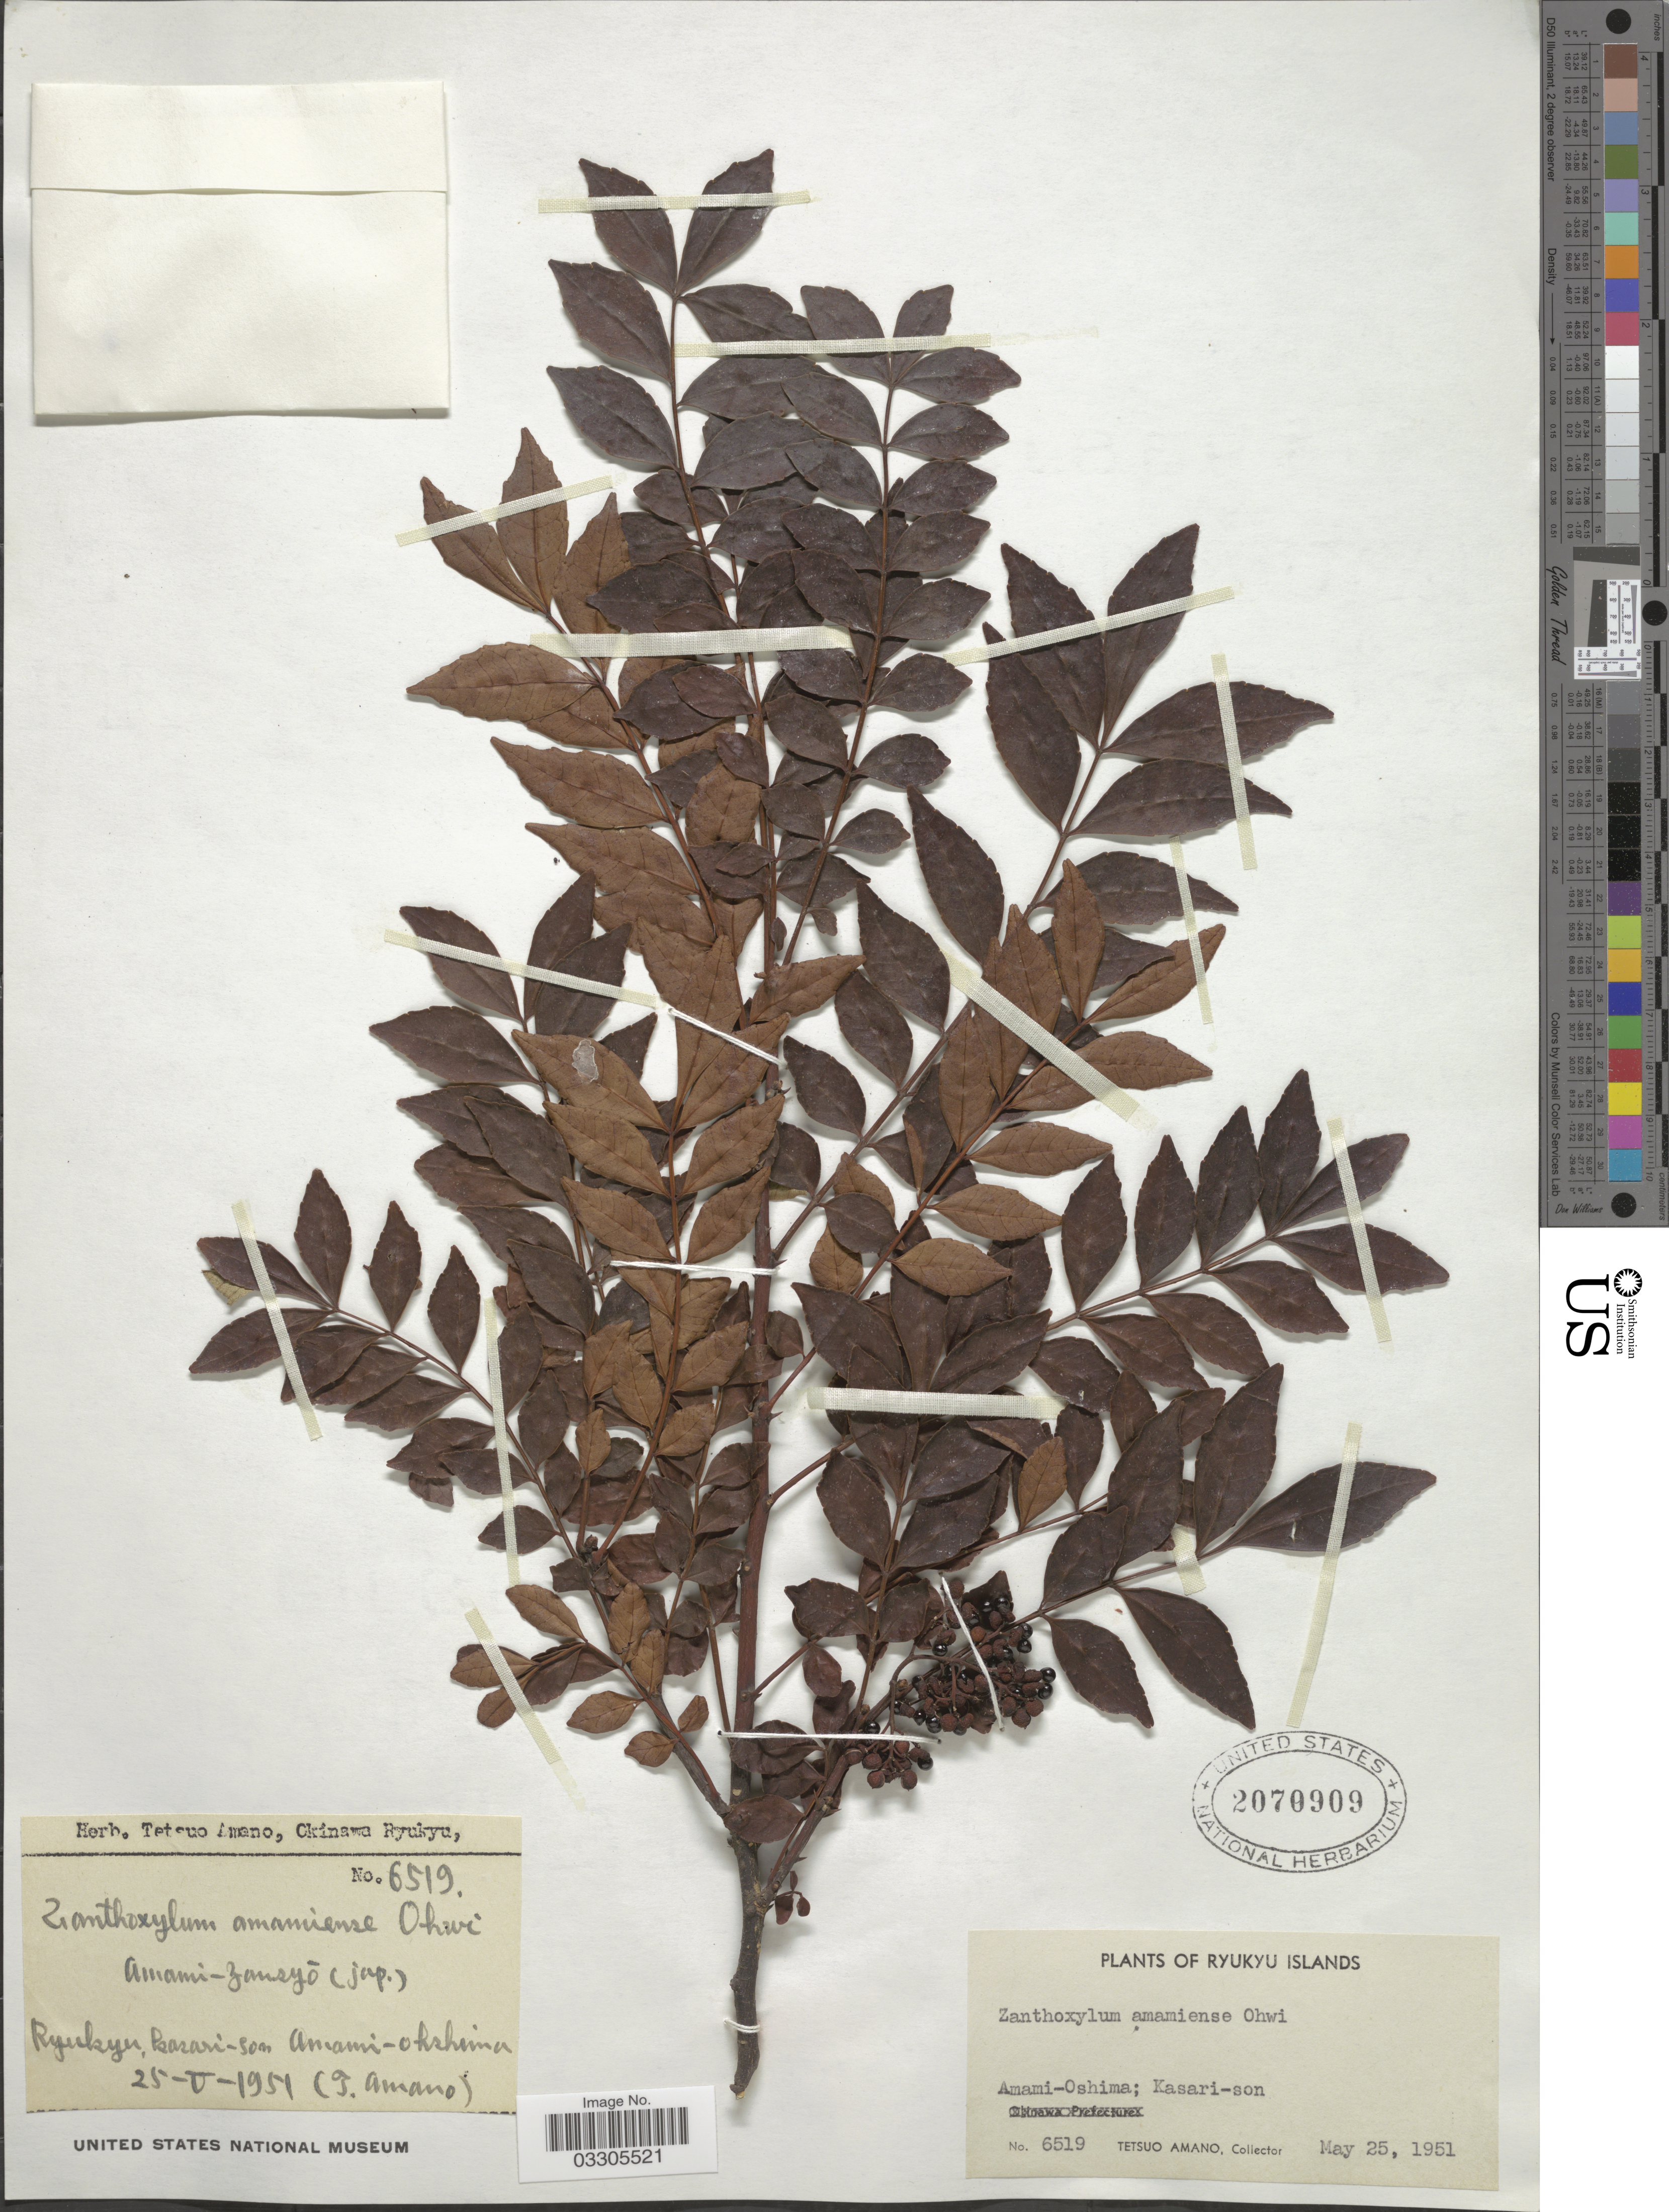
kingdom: Plantae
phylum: Tracheophyta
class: Magnoliopsida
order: Sapindales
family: Rutaceae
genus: Zanthoxylum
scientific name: Zanthoxylum amamiense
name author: Ohwi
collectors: T. Amano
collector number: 6519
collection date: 1951-05-25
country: Japan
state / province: Okinawa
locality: Ryukyu Islands, Amami-Oshima; Kasari-son.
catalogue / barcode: US 2070909